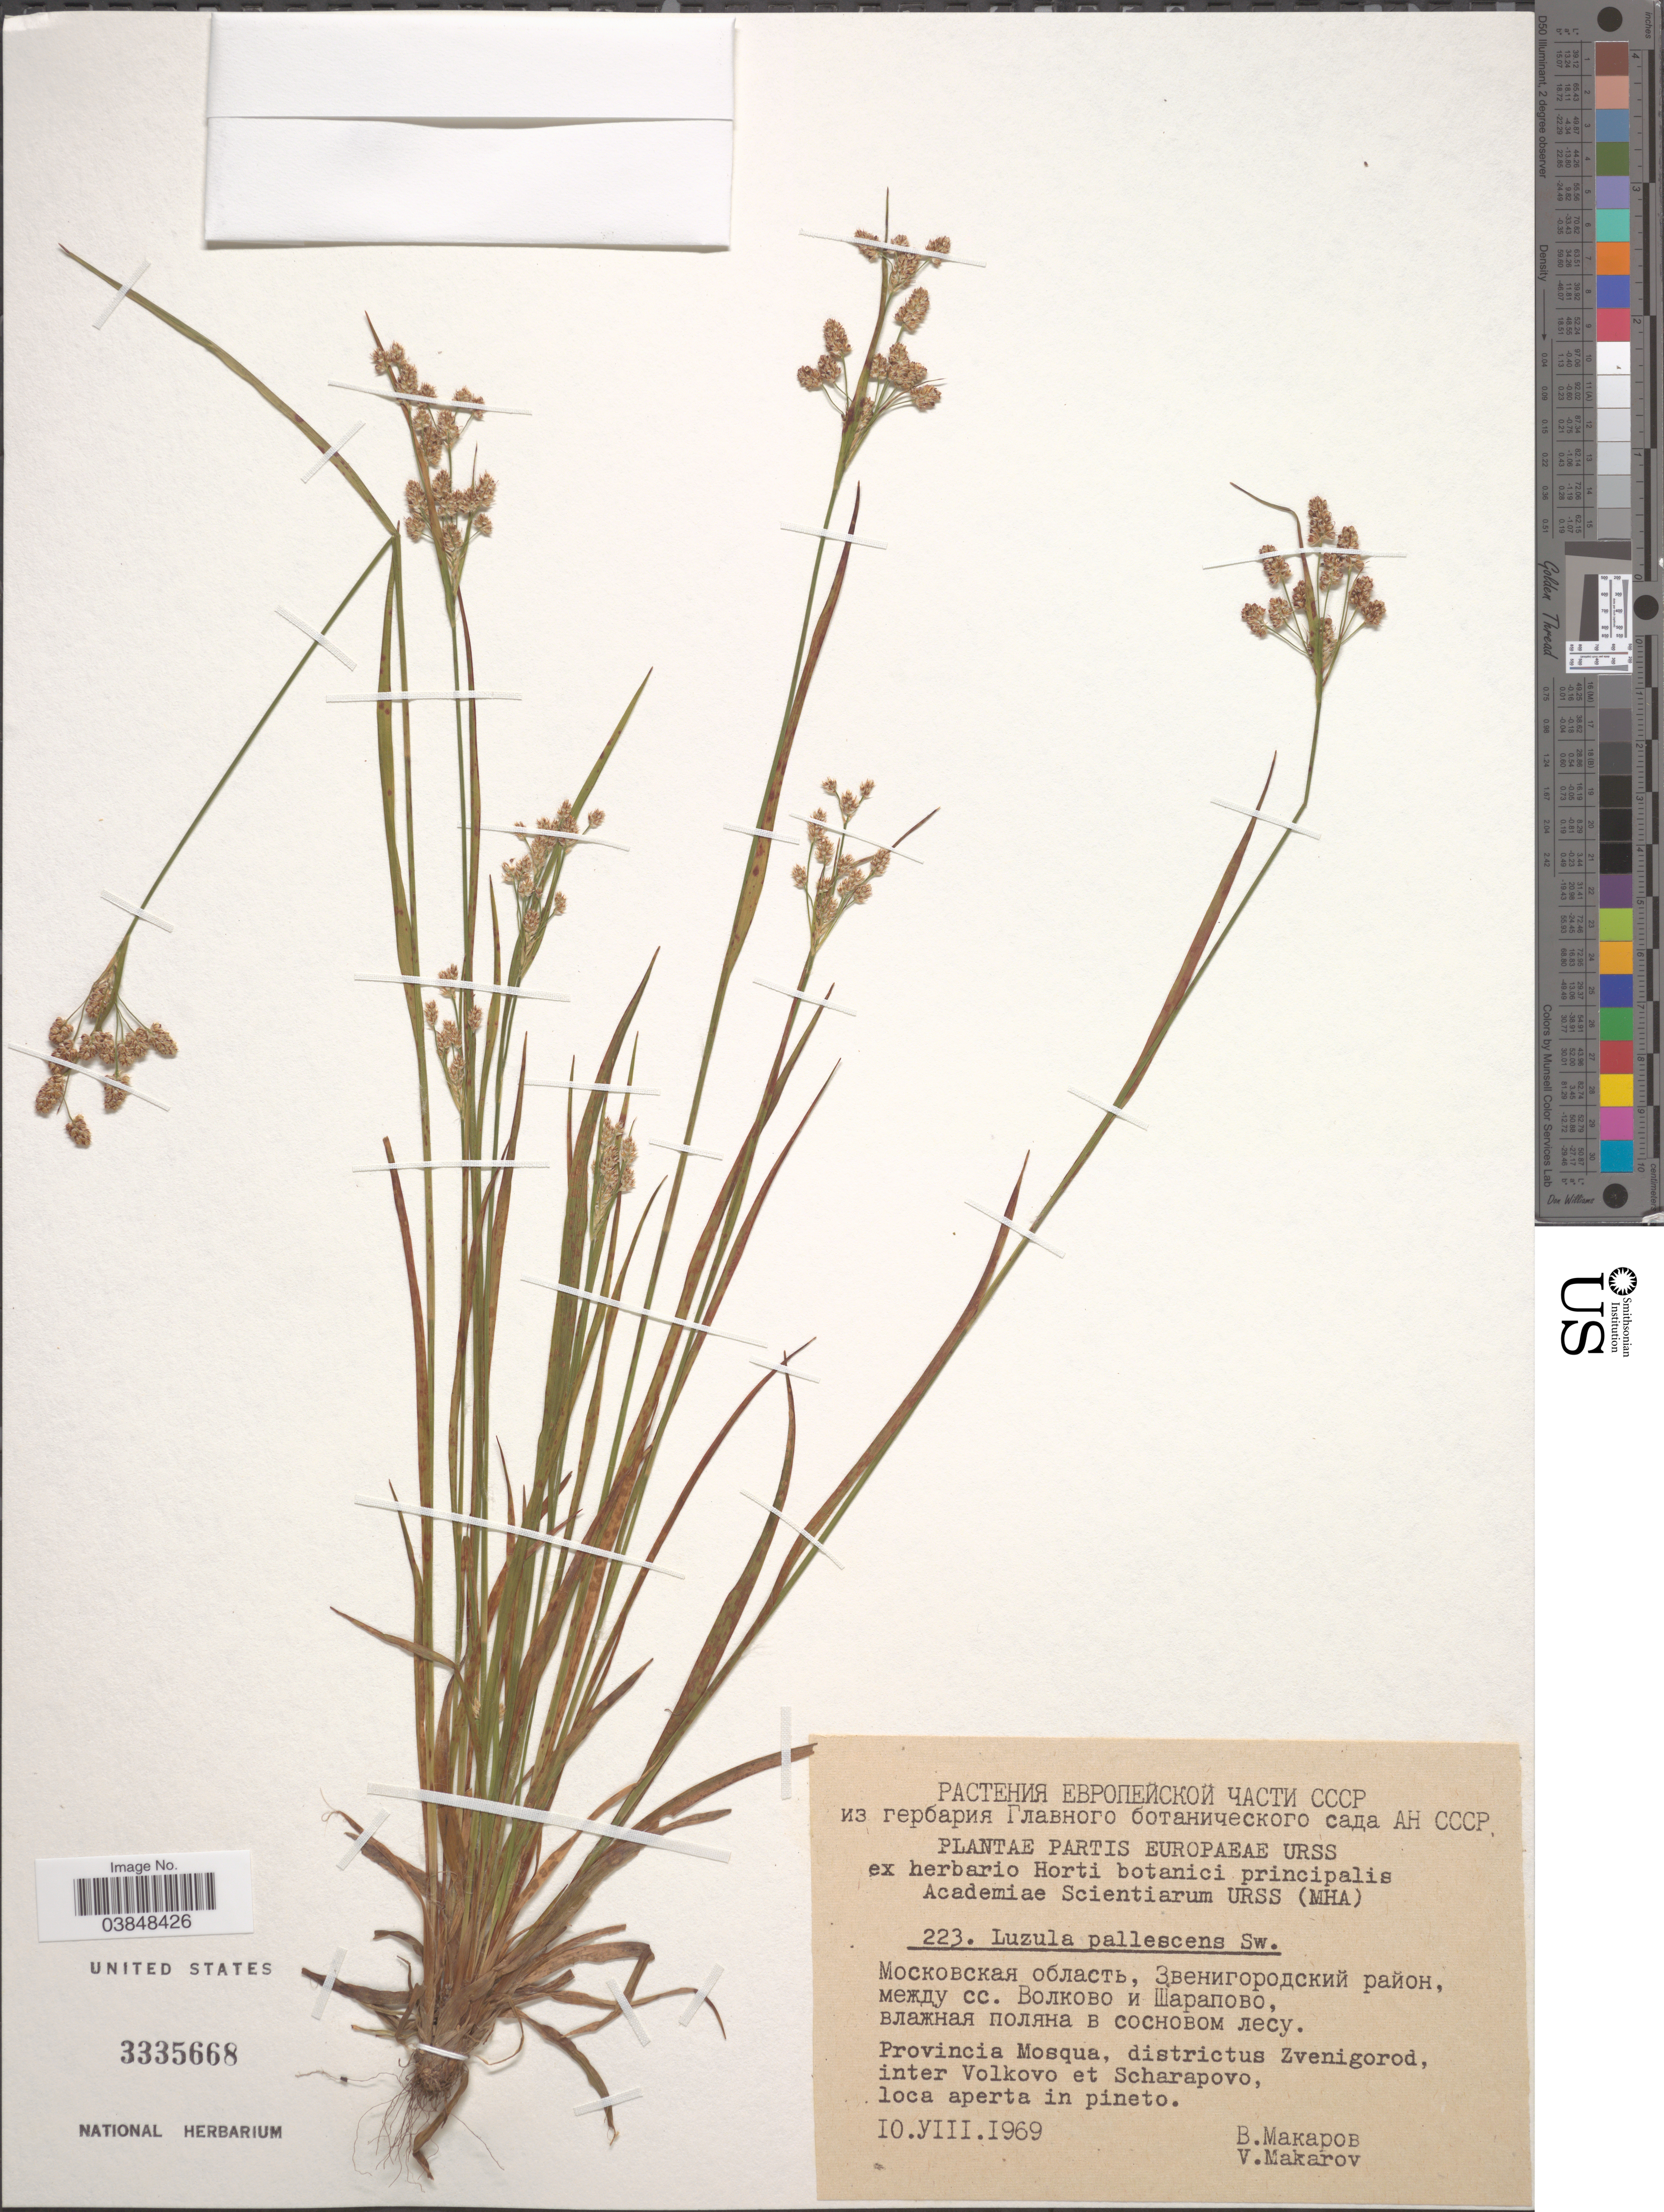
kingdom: Plantae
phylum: Tracheophyta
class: Liliopsida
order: Poales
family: Juncaceae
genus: Luzula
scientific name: Luzula pallescens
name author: Sw.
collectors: V. Makarov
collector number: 223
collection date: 1969-08-10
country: Russian Federation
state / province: Moscow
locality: Partis Europaeae URSS. Provincia Mosqua, districtus Zvenigorod, inter Volkovo et Scharapovo, loca aperta in pineto.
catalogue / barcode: US 3335668